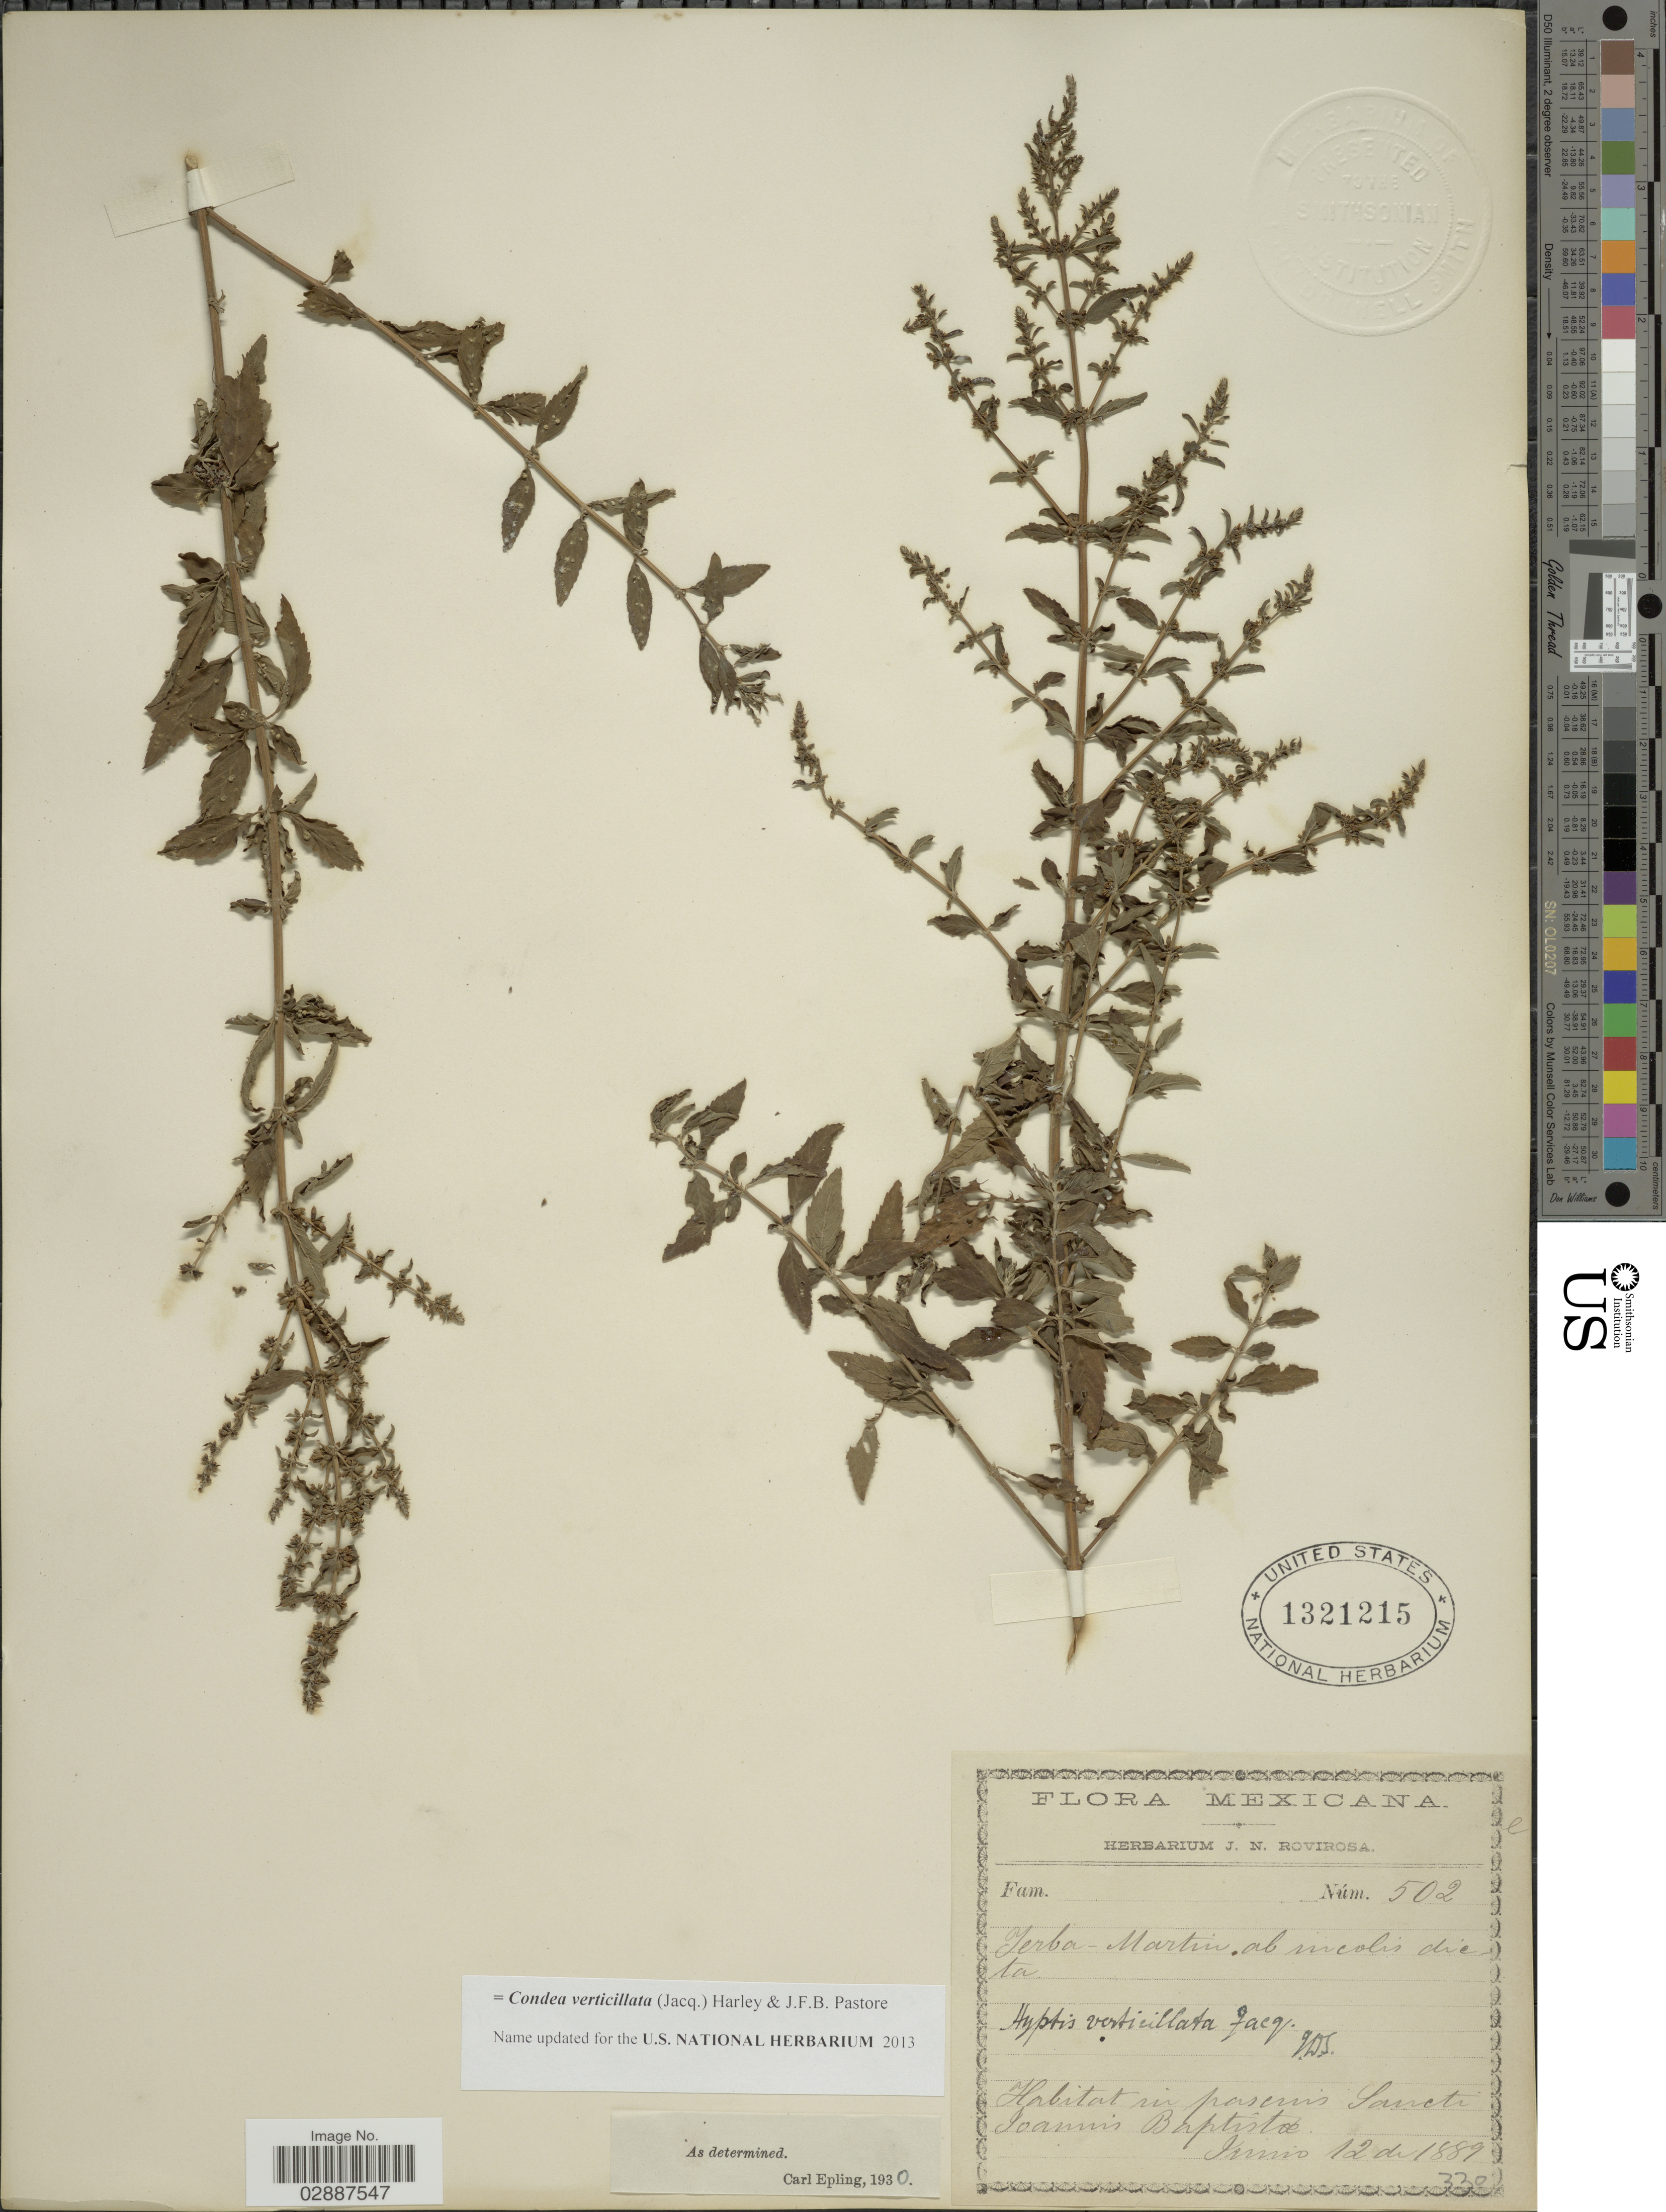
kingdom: Plantae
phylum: Tracheophyta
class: Magnoliopsida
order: Lamiales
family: Lamiaceae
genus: Condea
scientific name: Condea verticillata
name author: (Jacq.) Harley & J.F.B. Pastore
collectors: ex herb. J. N. Rovirosa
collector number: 502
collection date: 1889-06-12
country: Mexico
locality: Herba - Martin ab incolis dieta, in pasenis Sancti Ioannis Baptistae.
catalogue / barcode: US 1321215